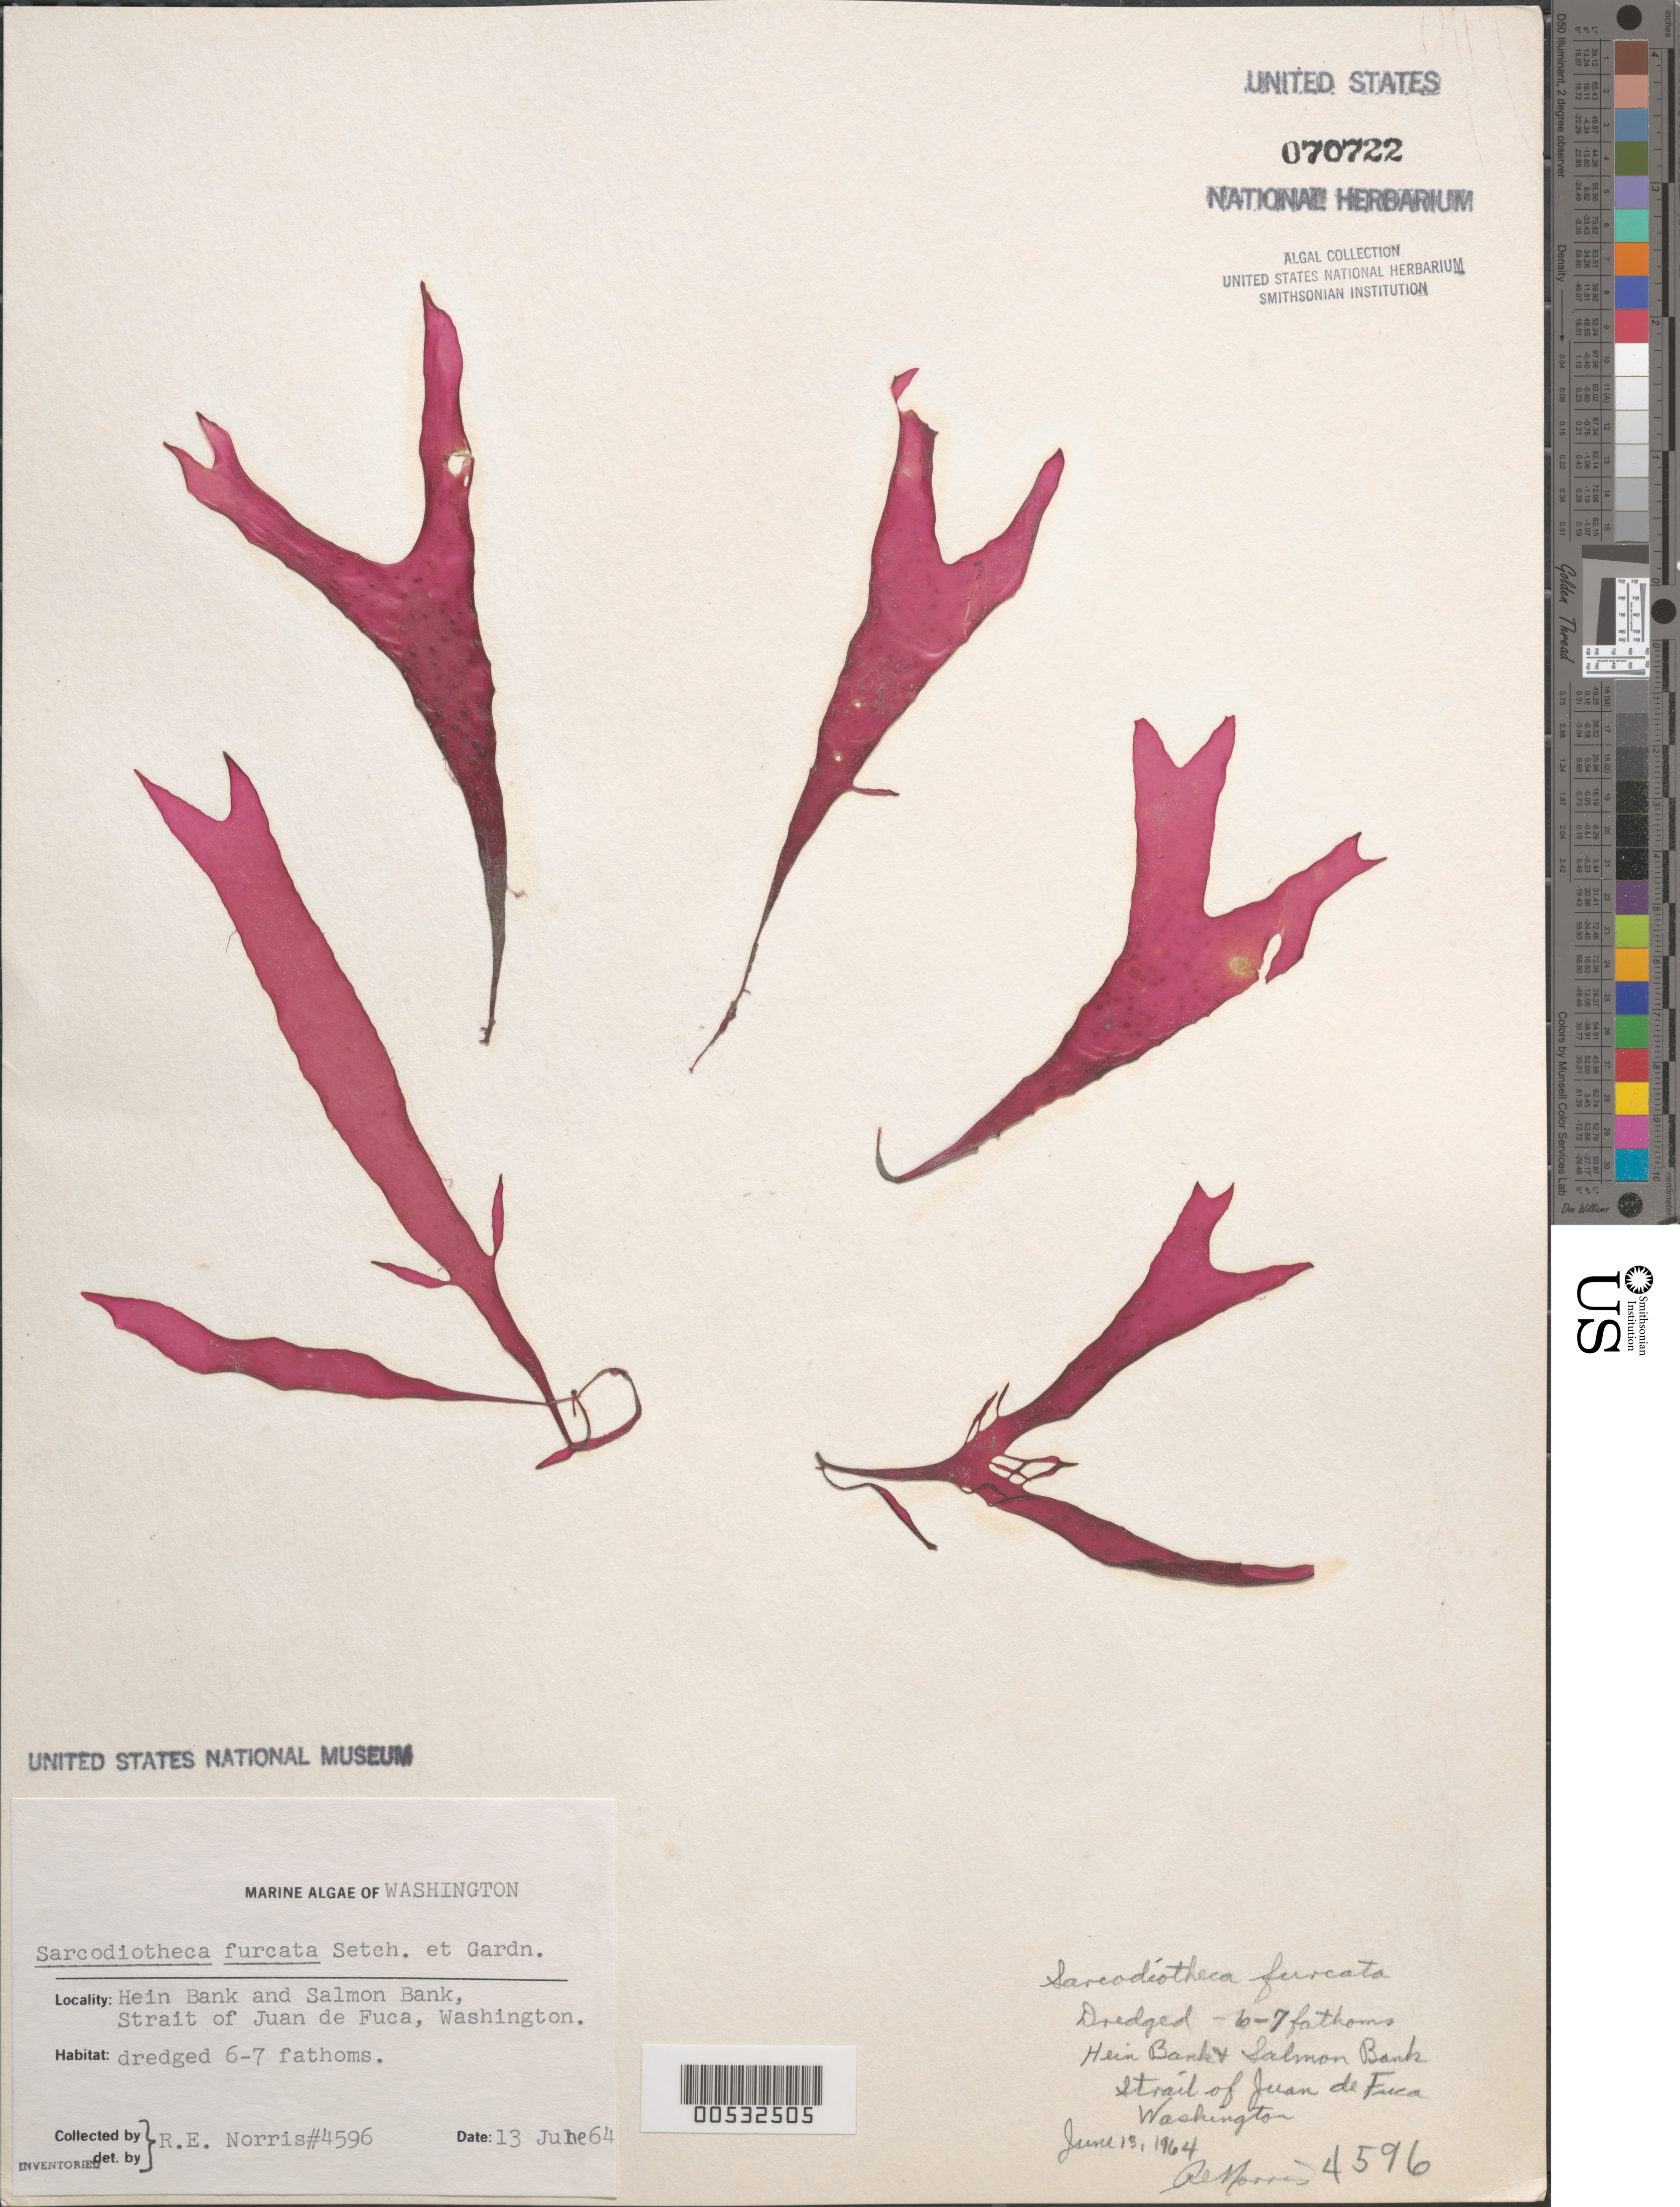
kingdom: Plantae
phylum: Rhodophyta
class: Florideophyceae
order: Gigartinales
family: Solieriaceae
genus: Sarcodiotheca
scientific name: Sarcodiotheca furcata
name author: (Setch. & N.L. Gardner) Kylin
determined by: Norris, R. E.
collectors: R. E. Norris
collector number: IAA 4596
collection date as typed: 13 Jun 1964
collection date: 1964-06-13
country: United States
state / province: Washington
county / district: San Juan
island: San Juan Islands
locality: Hein Bank and Salmon Bank, Strait of Juan de Fuca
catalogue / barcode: US 70722